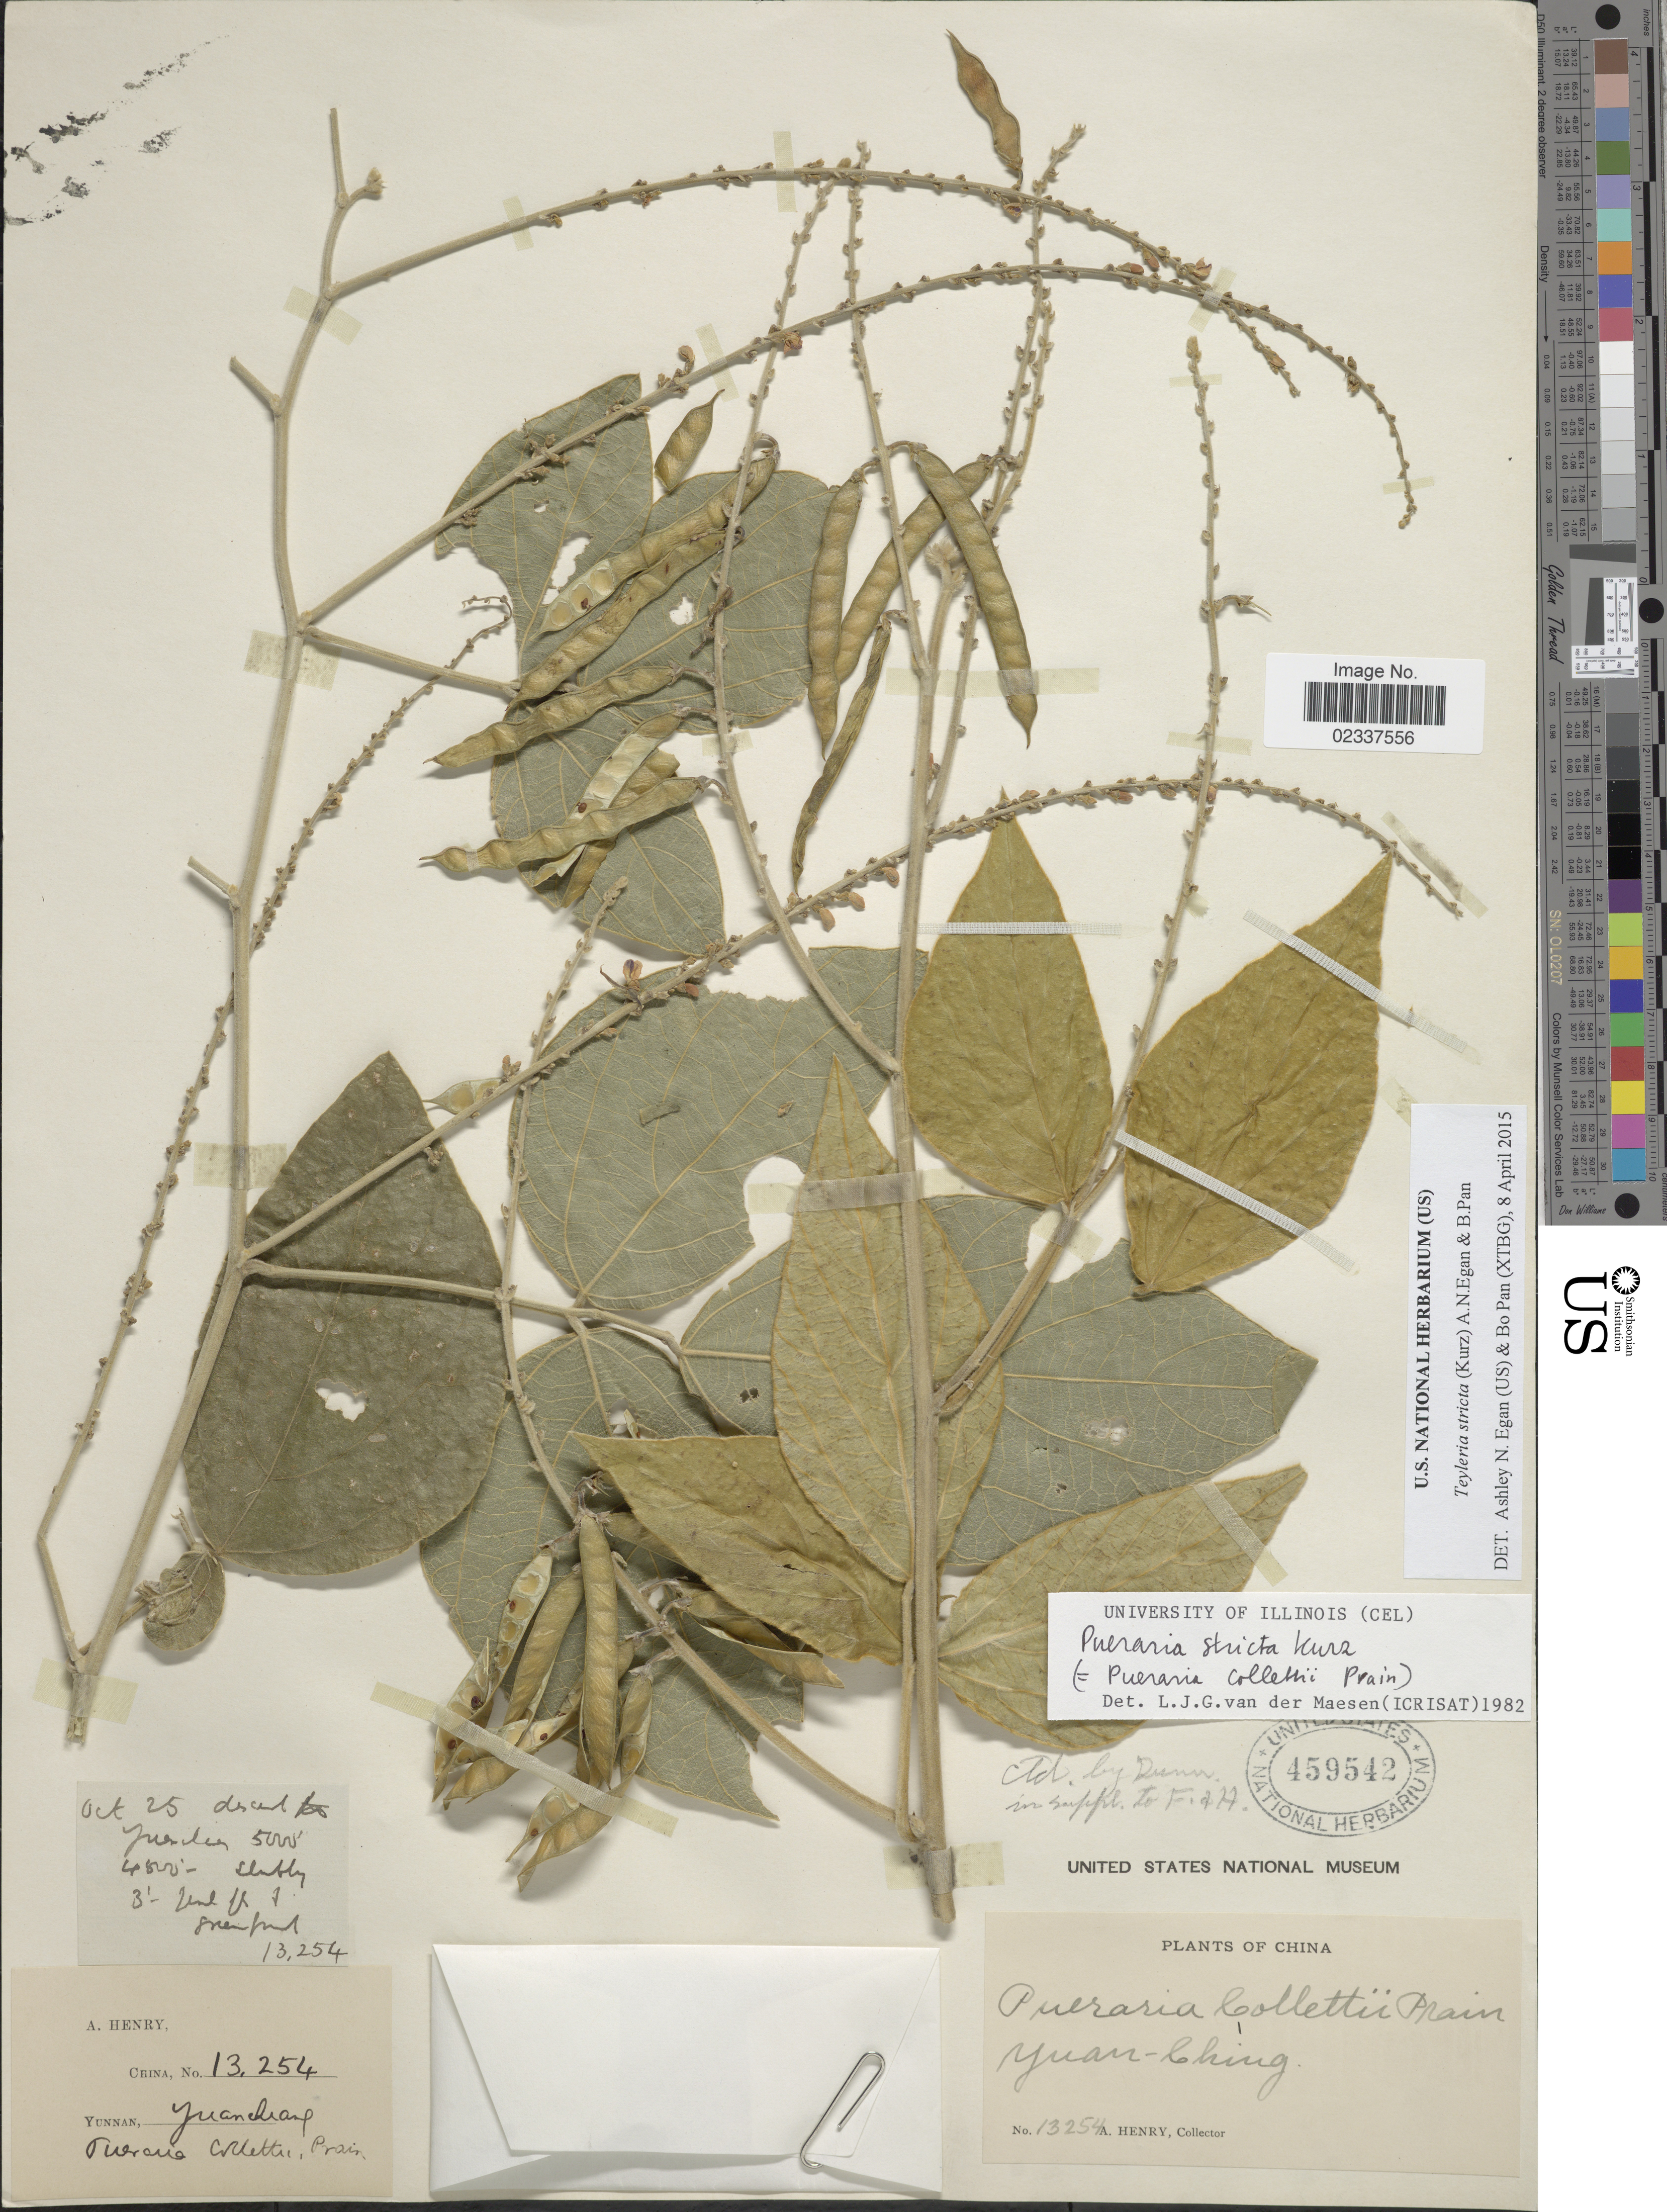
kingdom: Plantae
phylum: Tracheophyta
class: Magnoliopsida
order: Fabales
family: Fabaceae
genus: Teyleria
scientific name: Teyleria stricta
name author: (Kurz) A.N. Egan & B. Pan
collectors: A. Henry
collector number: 13254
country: China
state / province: Yunnan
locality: Yuan-Ching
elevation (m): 1524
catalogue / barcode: US 459542